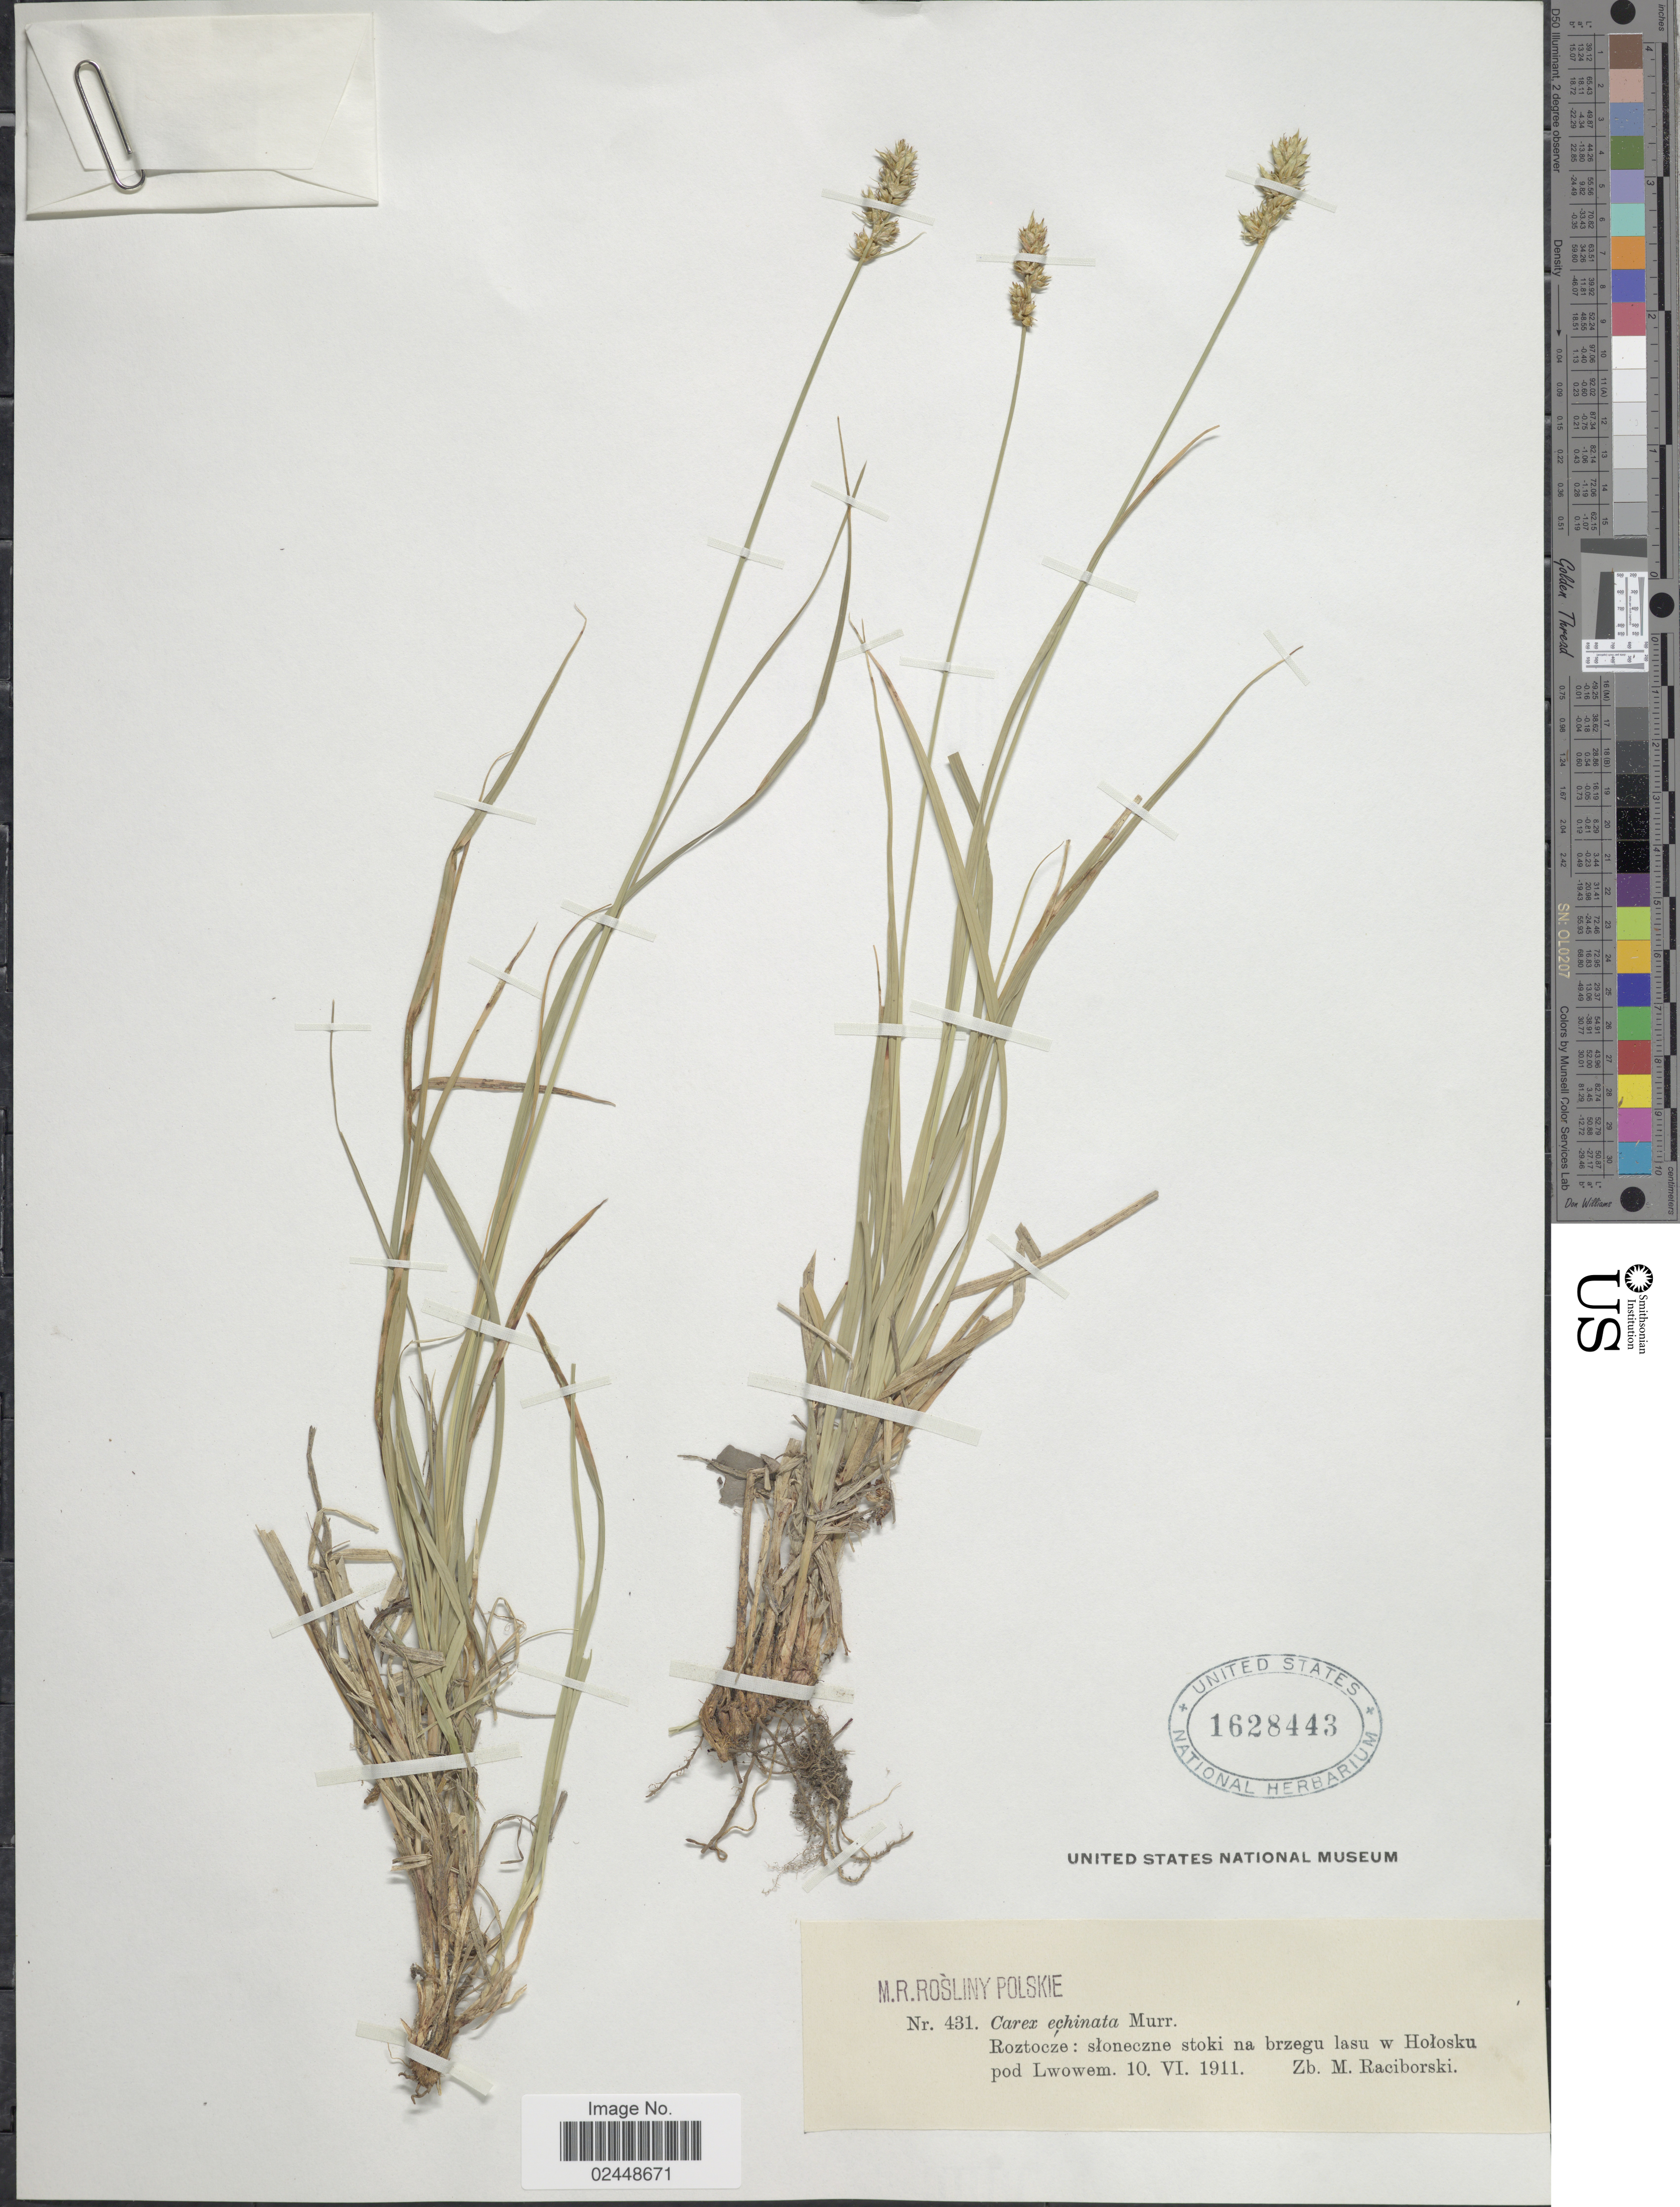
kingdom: Plantae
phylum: Tracheophyta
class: Liliopsida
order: Poales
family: Cyperaceae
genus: Carex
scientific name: Carex echinata subsp. echinata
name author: Murray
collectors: Z. Raciborski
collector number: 431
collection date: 1911-06-10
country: Poland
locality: Roztocze: Sloneczine stoki na brzegu lasu w Holosku pod Lwowem. M. R. Rosliny Polskie [unsure placement]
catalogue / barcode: US 1628443